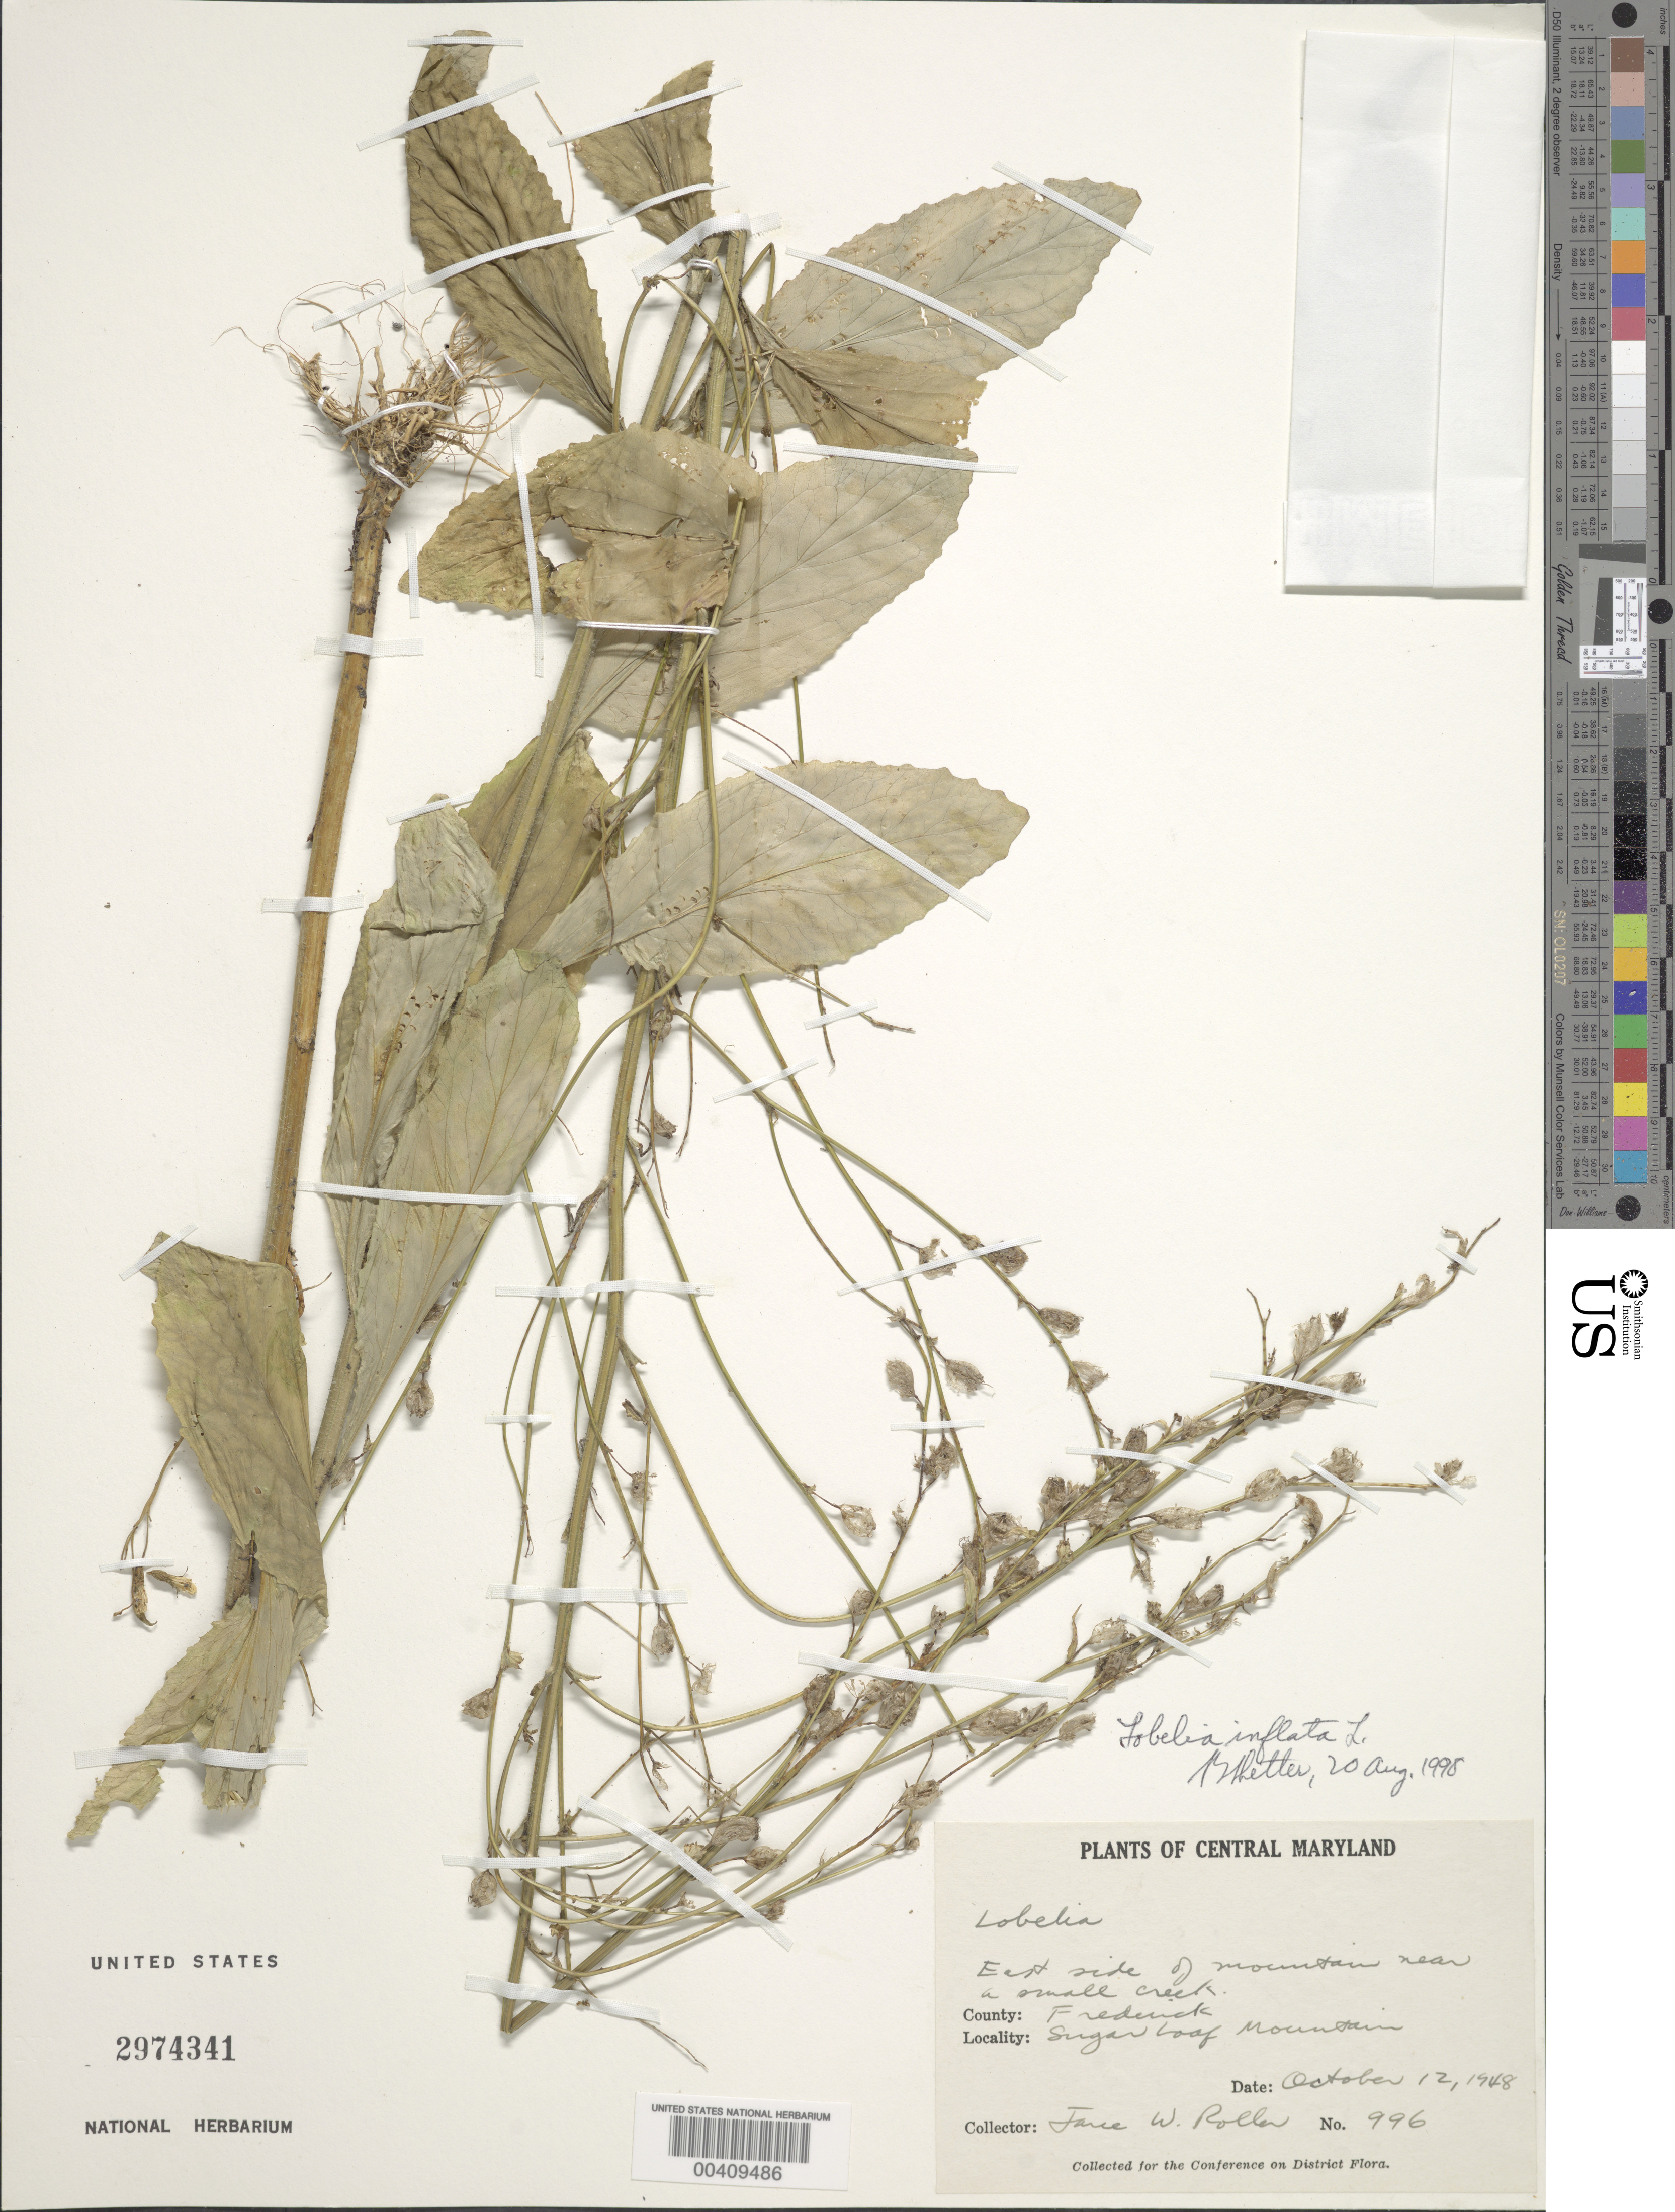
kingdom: Plantae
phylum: Tracheophyta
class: Magnoliopsida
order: Asterales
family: Campanulaceae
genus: Lobelia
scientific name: Lobelia inflata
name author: L.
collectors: J. W. Roller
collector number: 996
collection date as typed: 12 Oct 1948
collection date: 1948-10-12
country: United States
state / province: Maryland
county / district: Frederick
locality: Sugar Loaf Mt.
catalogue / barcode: US 2974341